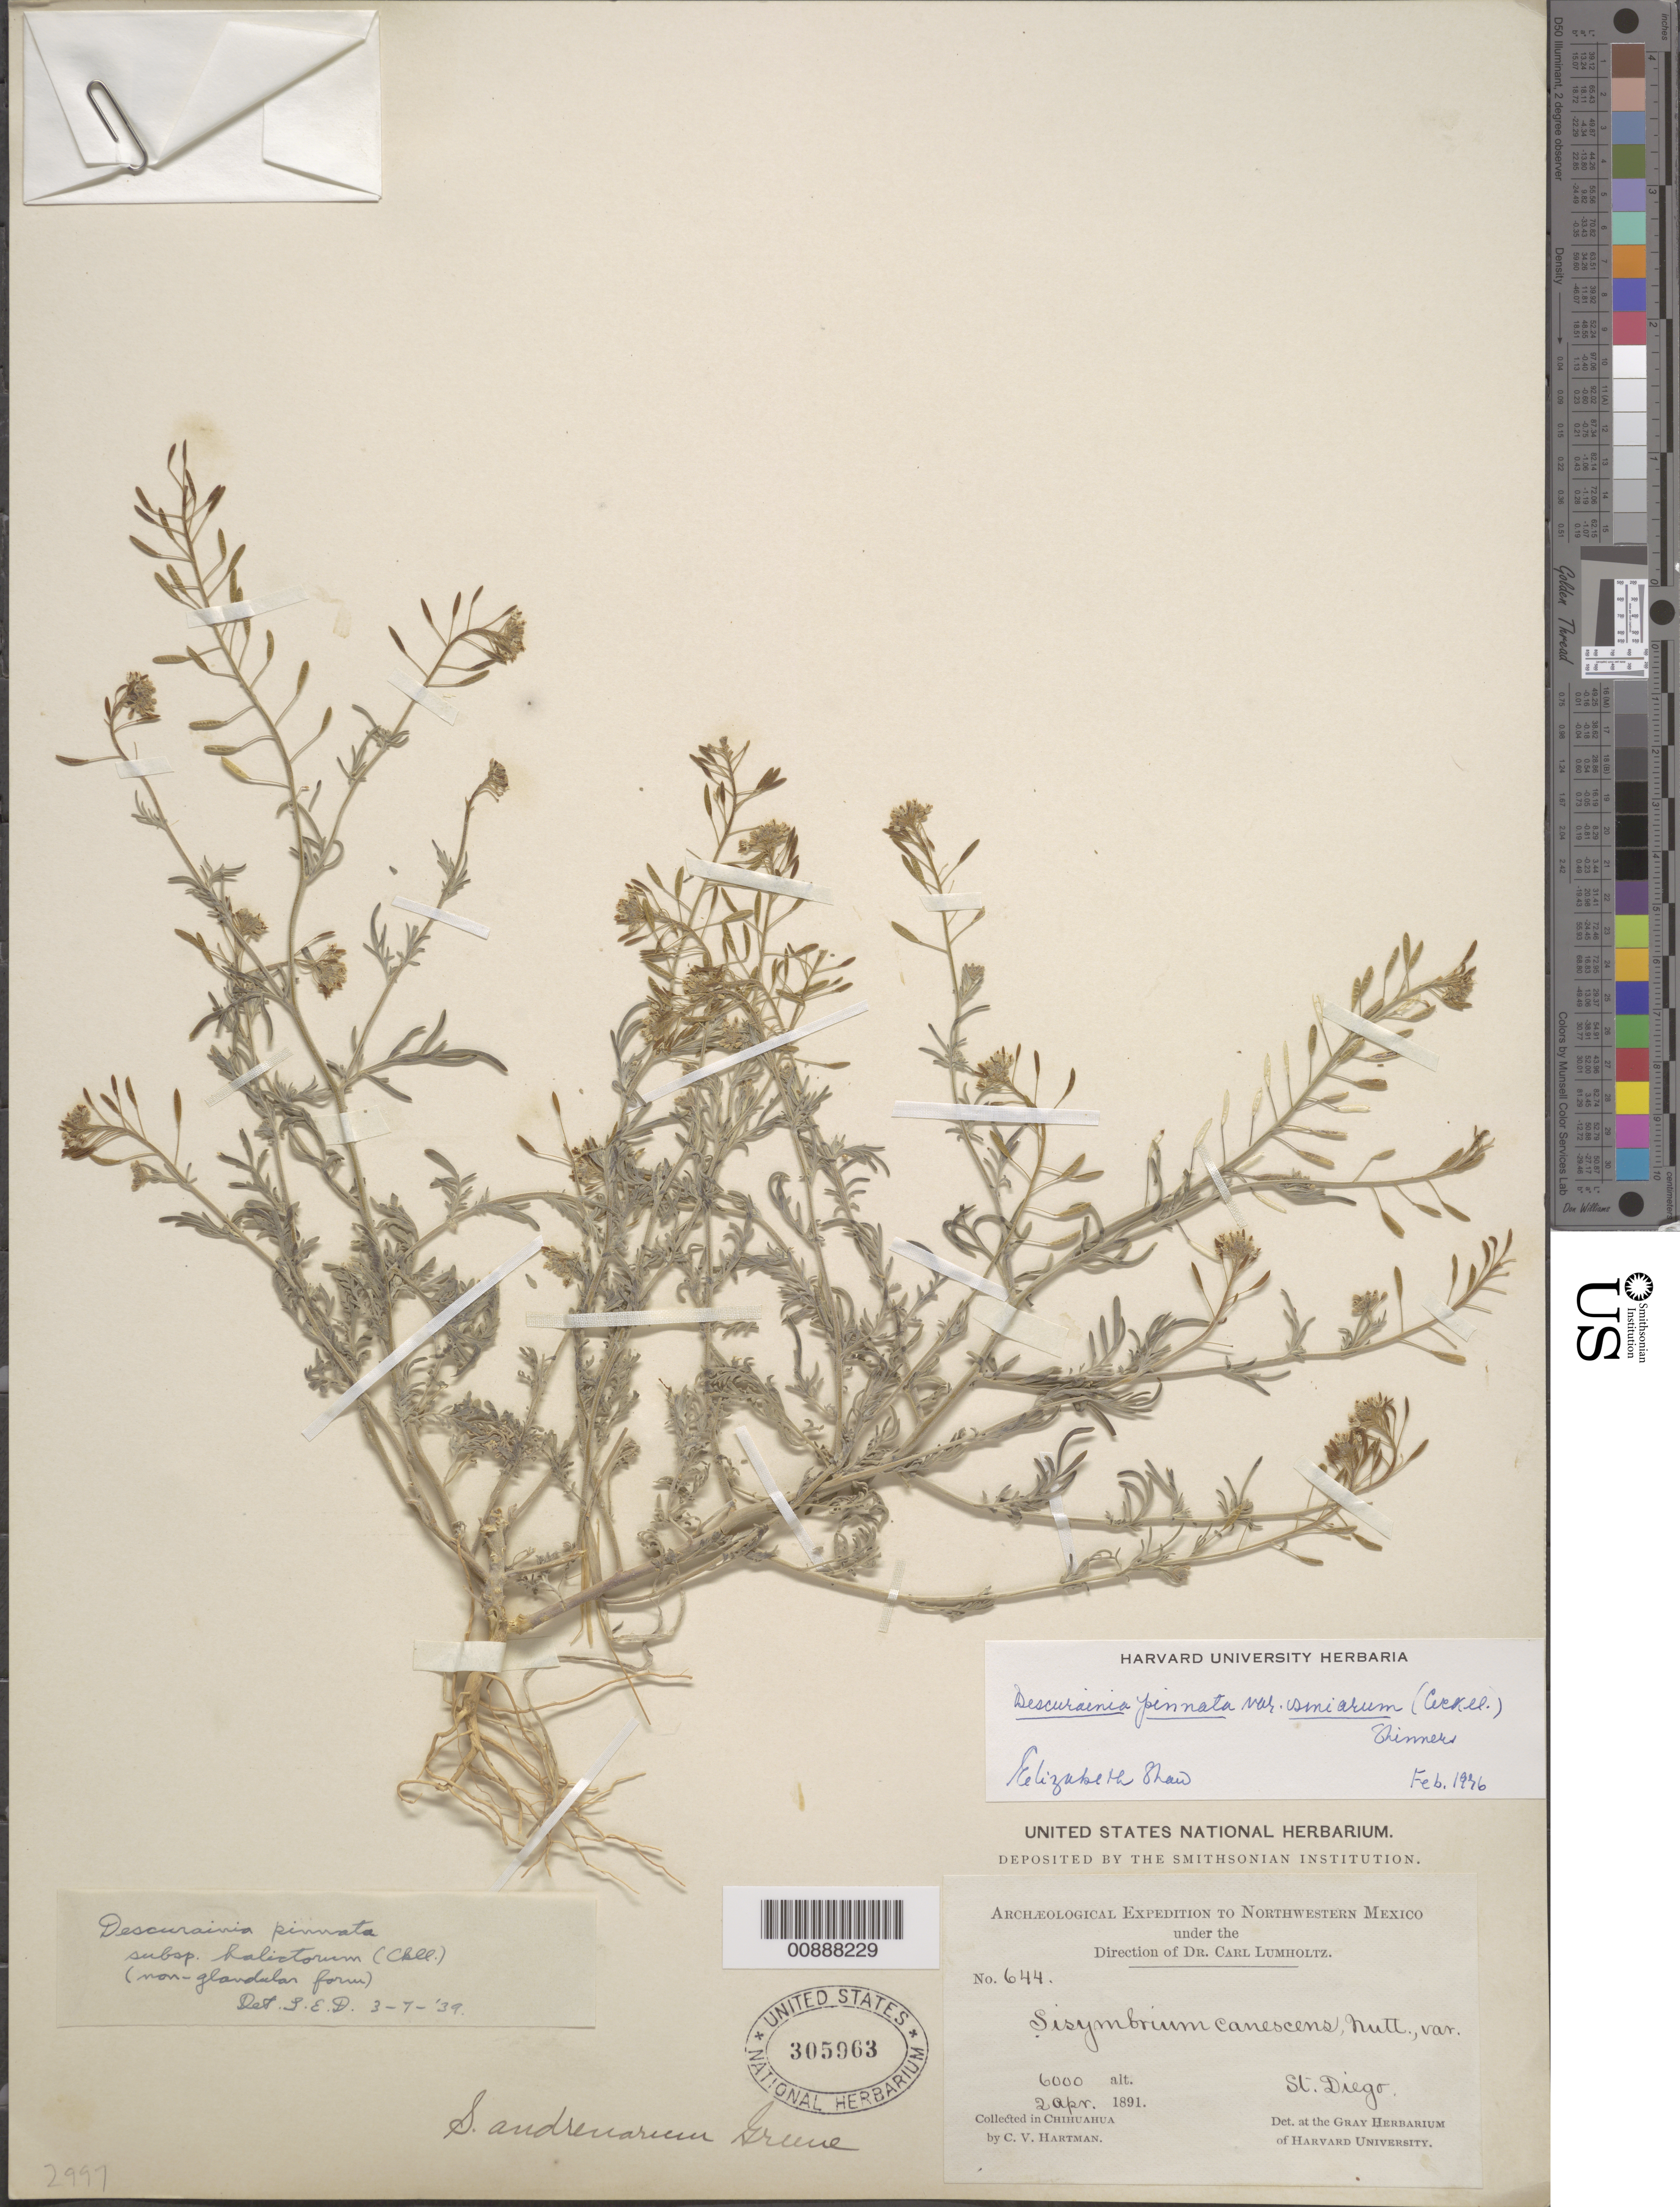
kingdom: Plantae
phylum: Tracheophyta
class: Magnoliopsida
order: Brassicales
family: Brassicaceae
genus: Descurainia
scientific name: Descurainia pinnata var. osmiarum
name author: (Cockerell) Shinners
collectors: C. V. Hartman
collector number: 644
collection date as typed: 02 Apr 1891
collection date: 1891-04-02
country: Mexico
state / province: Chihuahua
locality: St. Diego, Chihuahua.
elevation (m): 1829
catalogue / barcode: US 305963